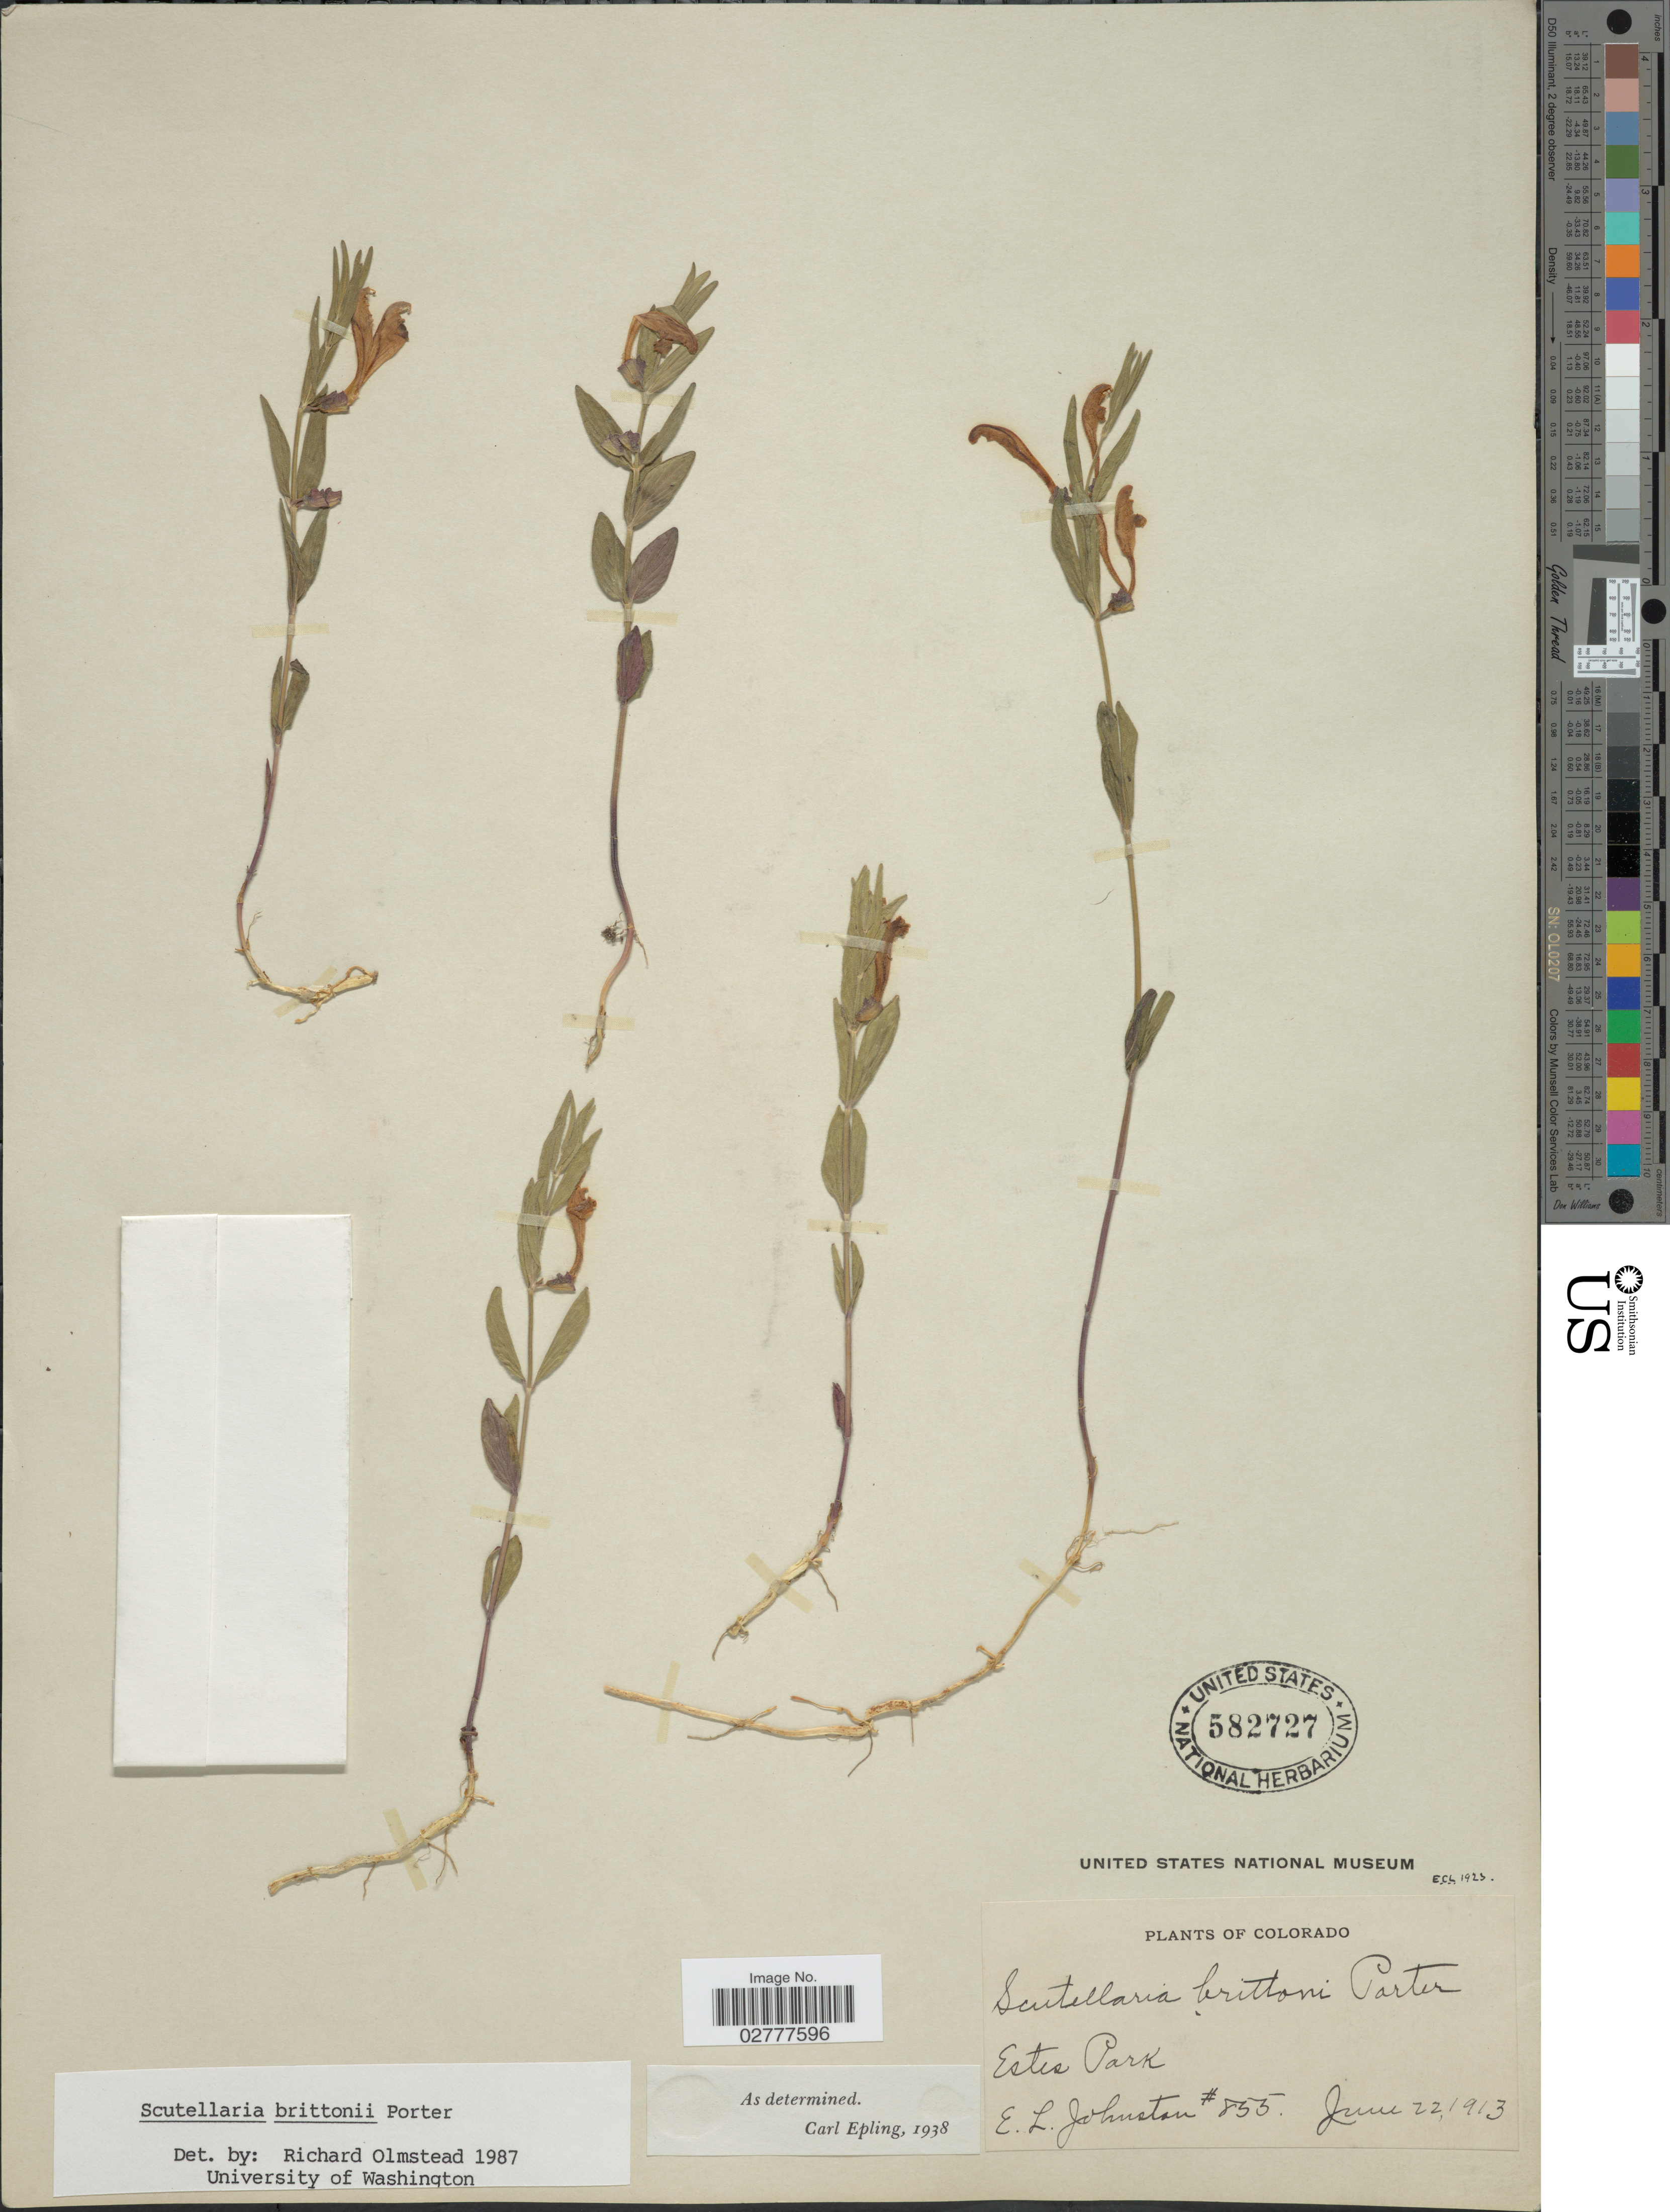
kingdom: Plantae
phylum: Tracheophyta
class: Magnoliopsida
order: Lamiales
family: Lamiaceae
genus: Scutellaria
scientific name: Scutellaria brittonii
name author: Porter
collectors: E. L. Johnston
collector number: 855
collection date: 1913-06-22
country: United States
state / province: Colorado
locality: Estes Park.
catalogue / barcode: US 582727